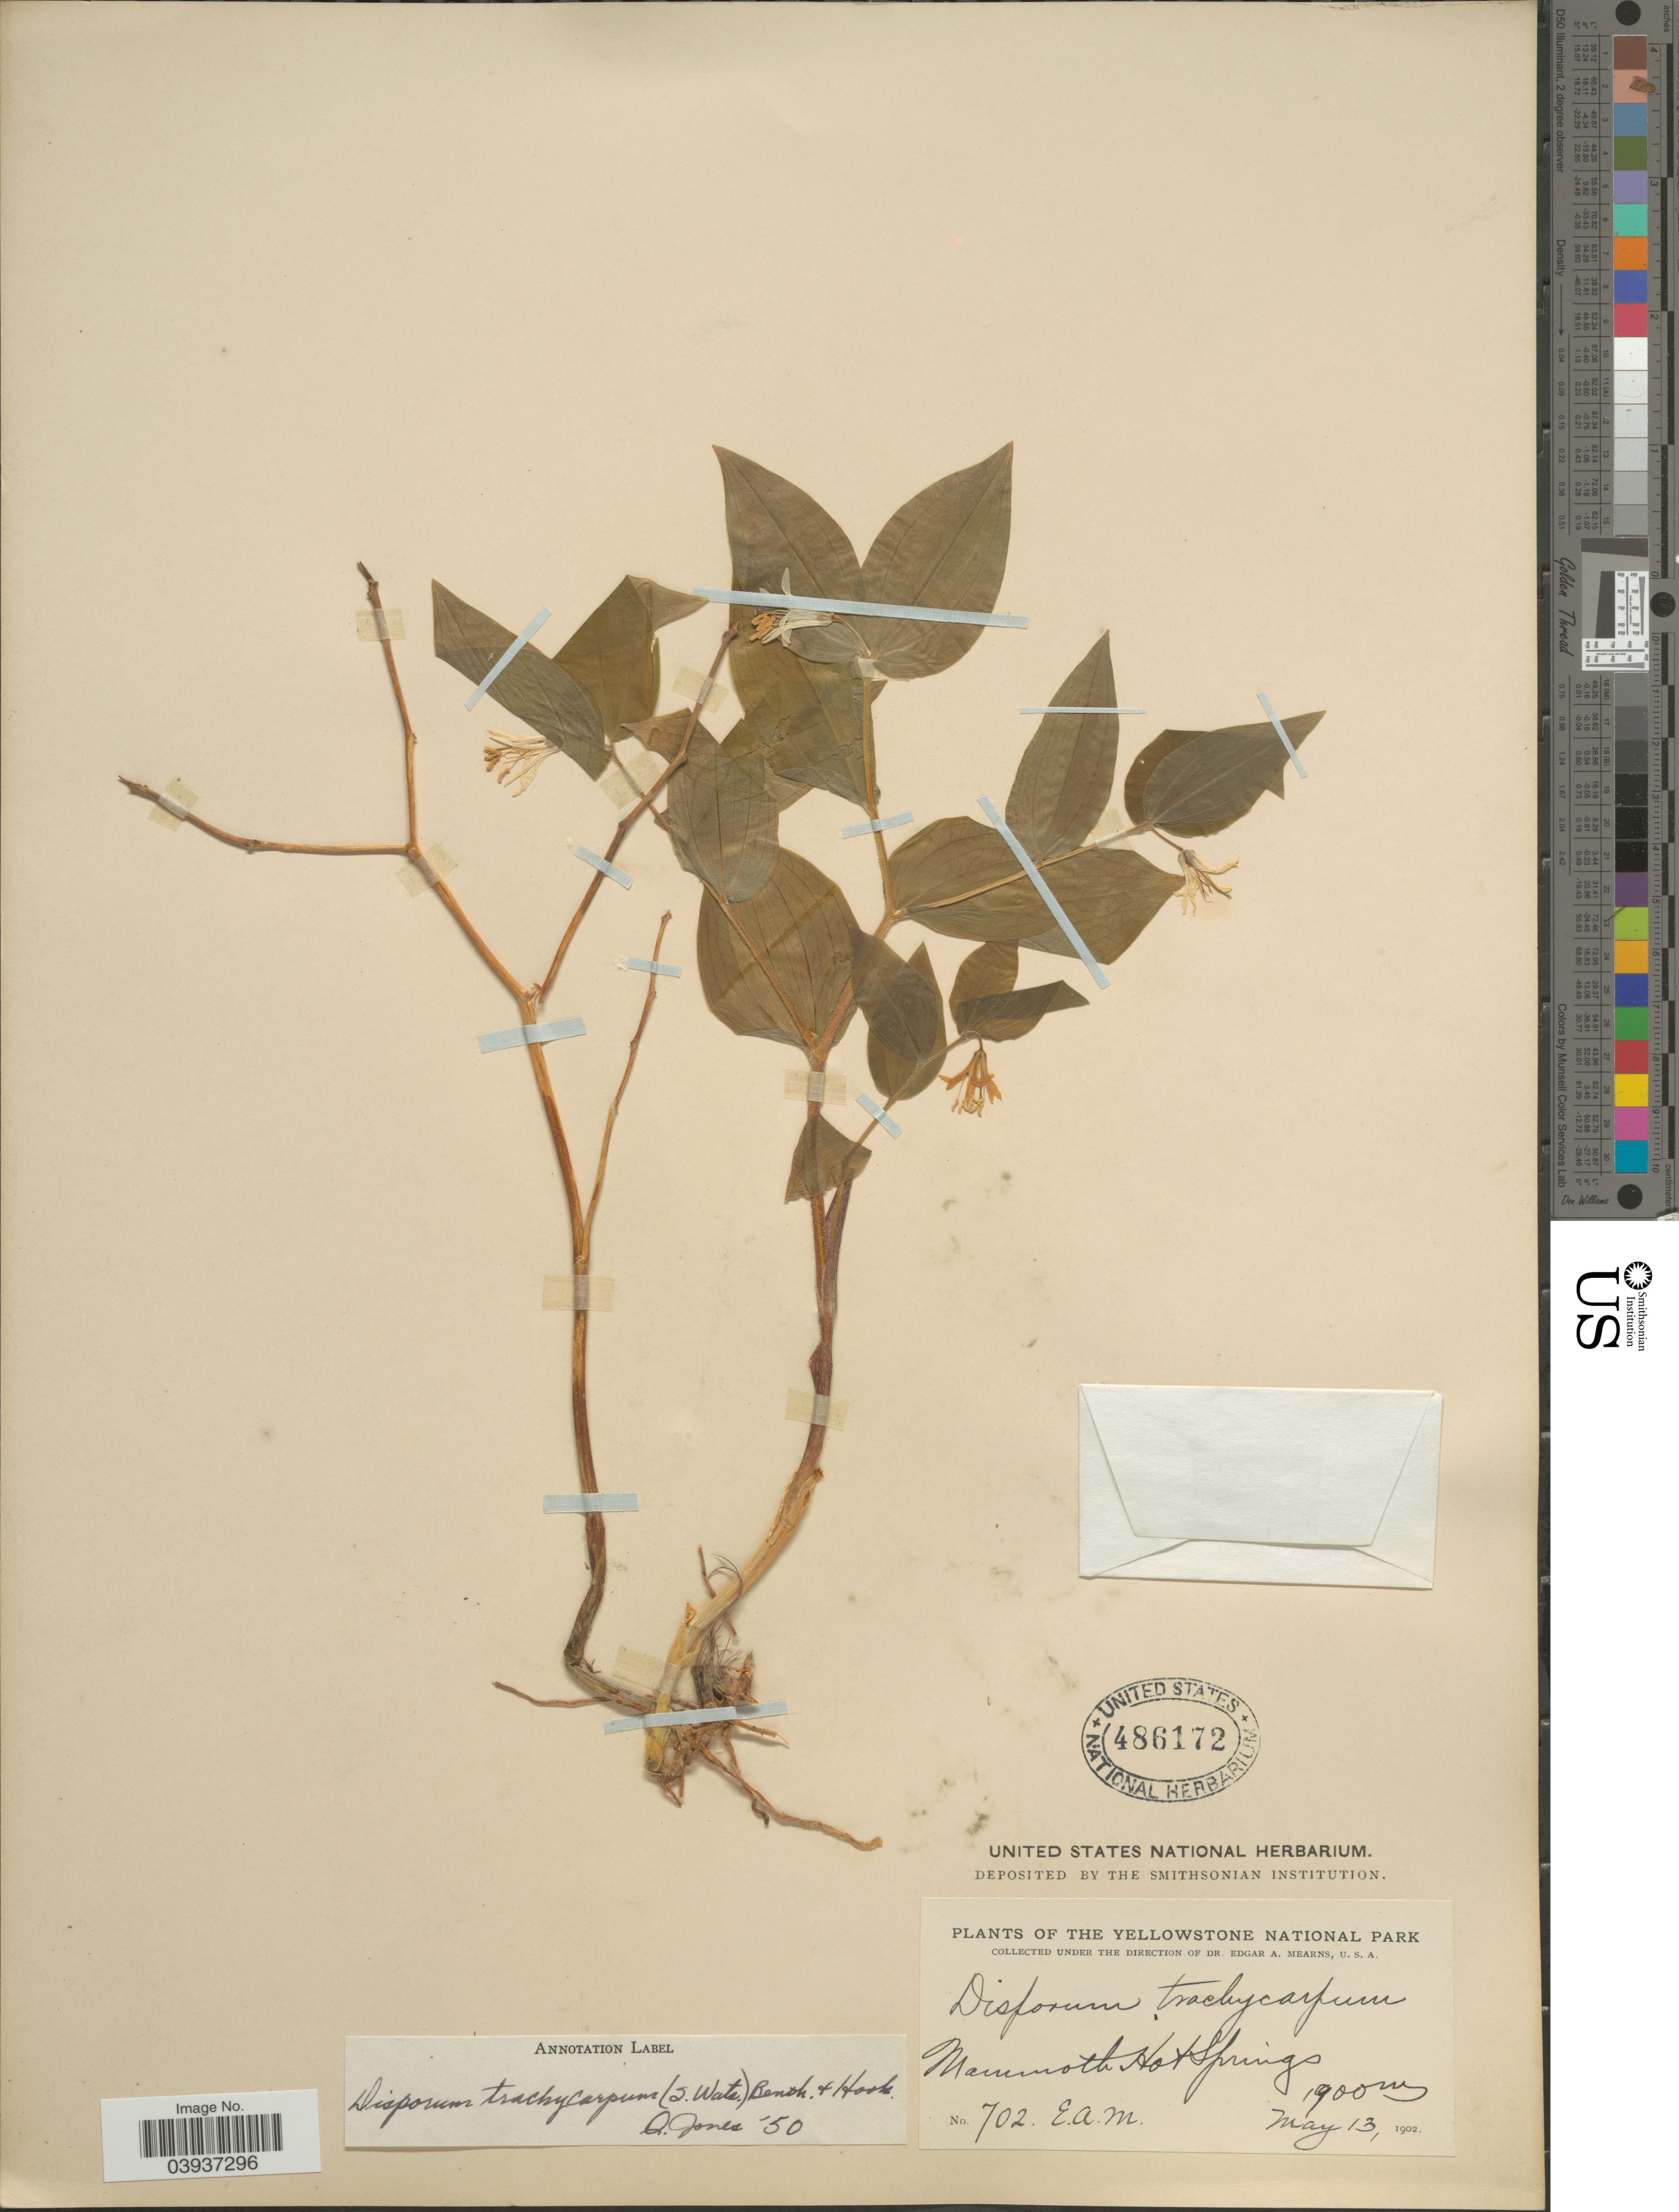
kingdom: Plantae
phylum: Tracheophyta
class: Liliopsida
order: Liliales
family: Colchicaceae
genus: Disporum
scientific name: Disporum trachycarpum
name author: (S. Watson) Benth. & Hook. f.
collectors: E. A. Mearns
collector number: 702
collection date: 1902-05-13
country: United States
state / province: Wyoming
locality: Yellowstone National Park. Mammoth Hot Springs.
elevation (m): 1900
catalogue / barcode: US 486172